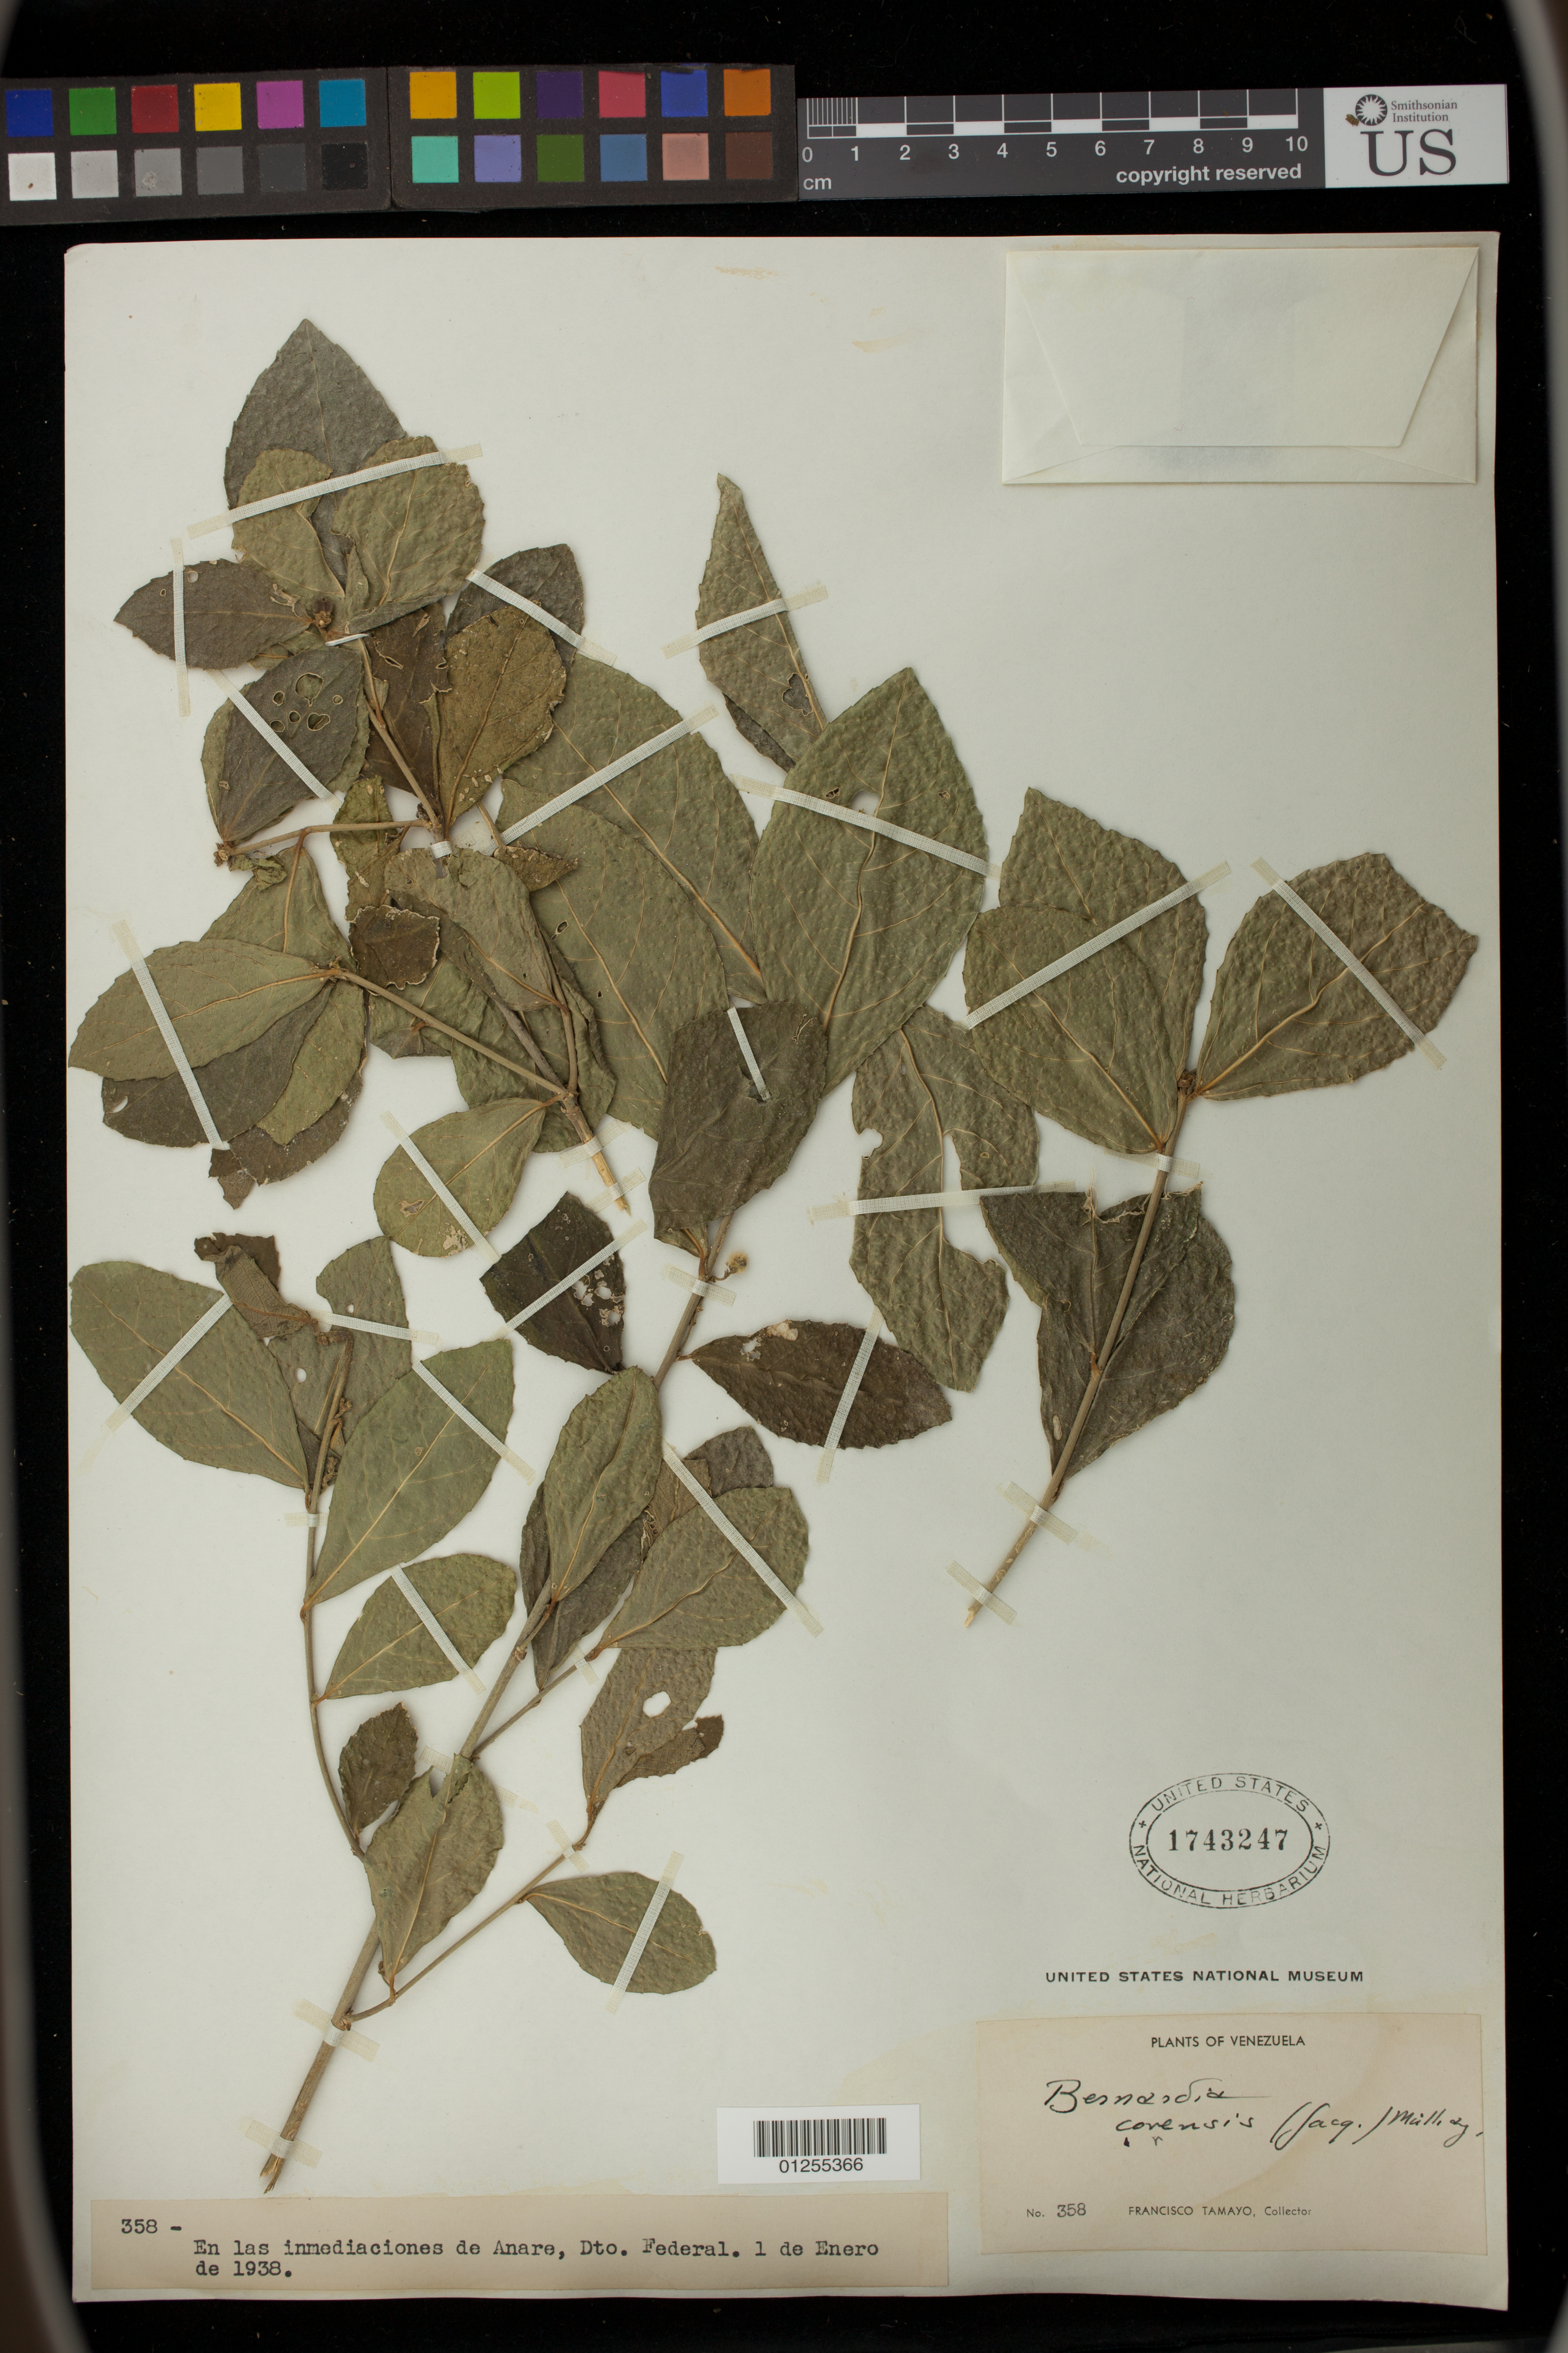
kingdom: Plantae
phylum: Tracheophyta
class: Magnoliopsida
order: Malpighiales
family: Euphorbiaceae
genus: Bernardia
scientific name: Bernardia corensis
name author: (Jacq.) Müll. Arg.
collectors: F. Tamayo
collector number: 358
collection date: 1938-01-01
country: Venezuela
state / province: Vargas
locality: En las inmediaciones de Anare, Dto. Federal.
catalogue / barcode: US 1743247